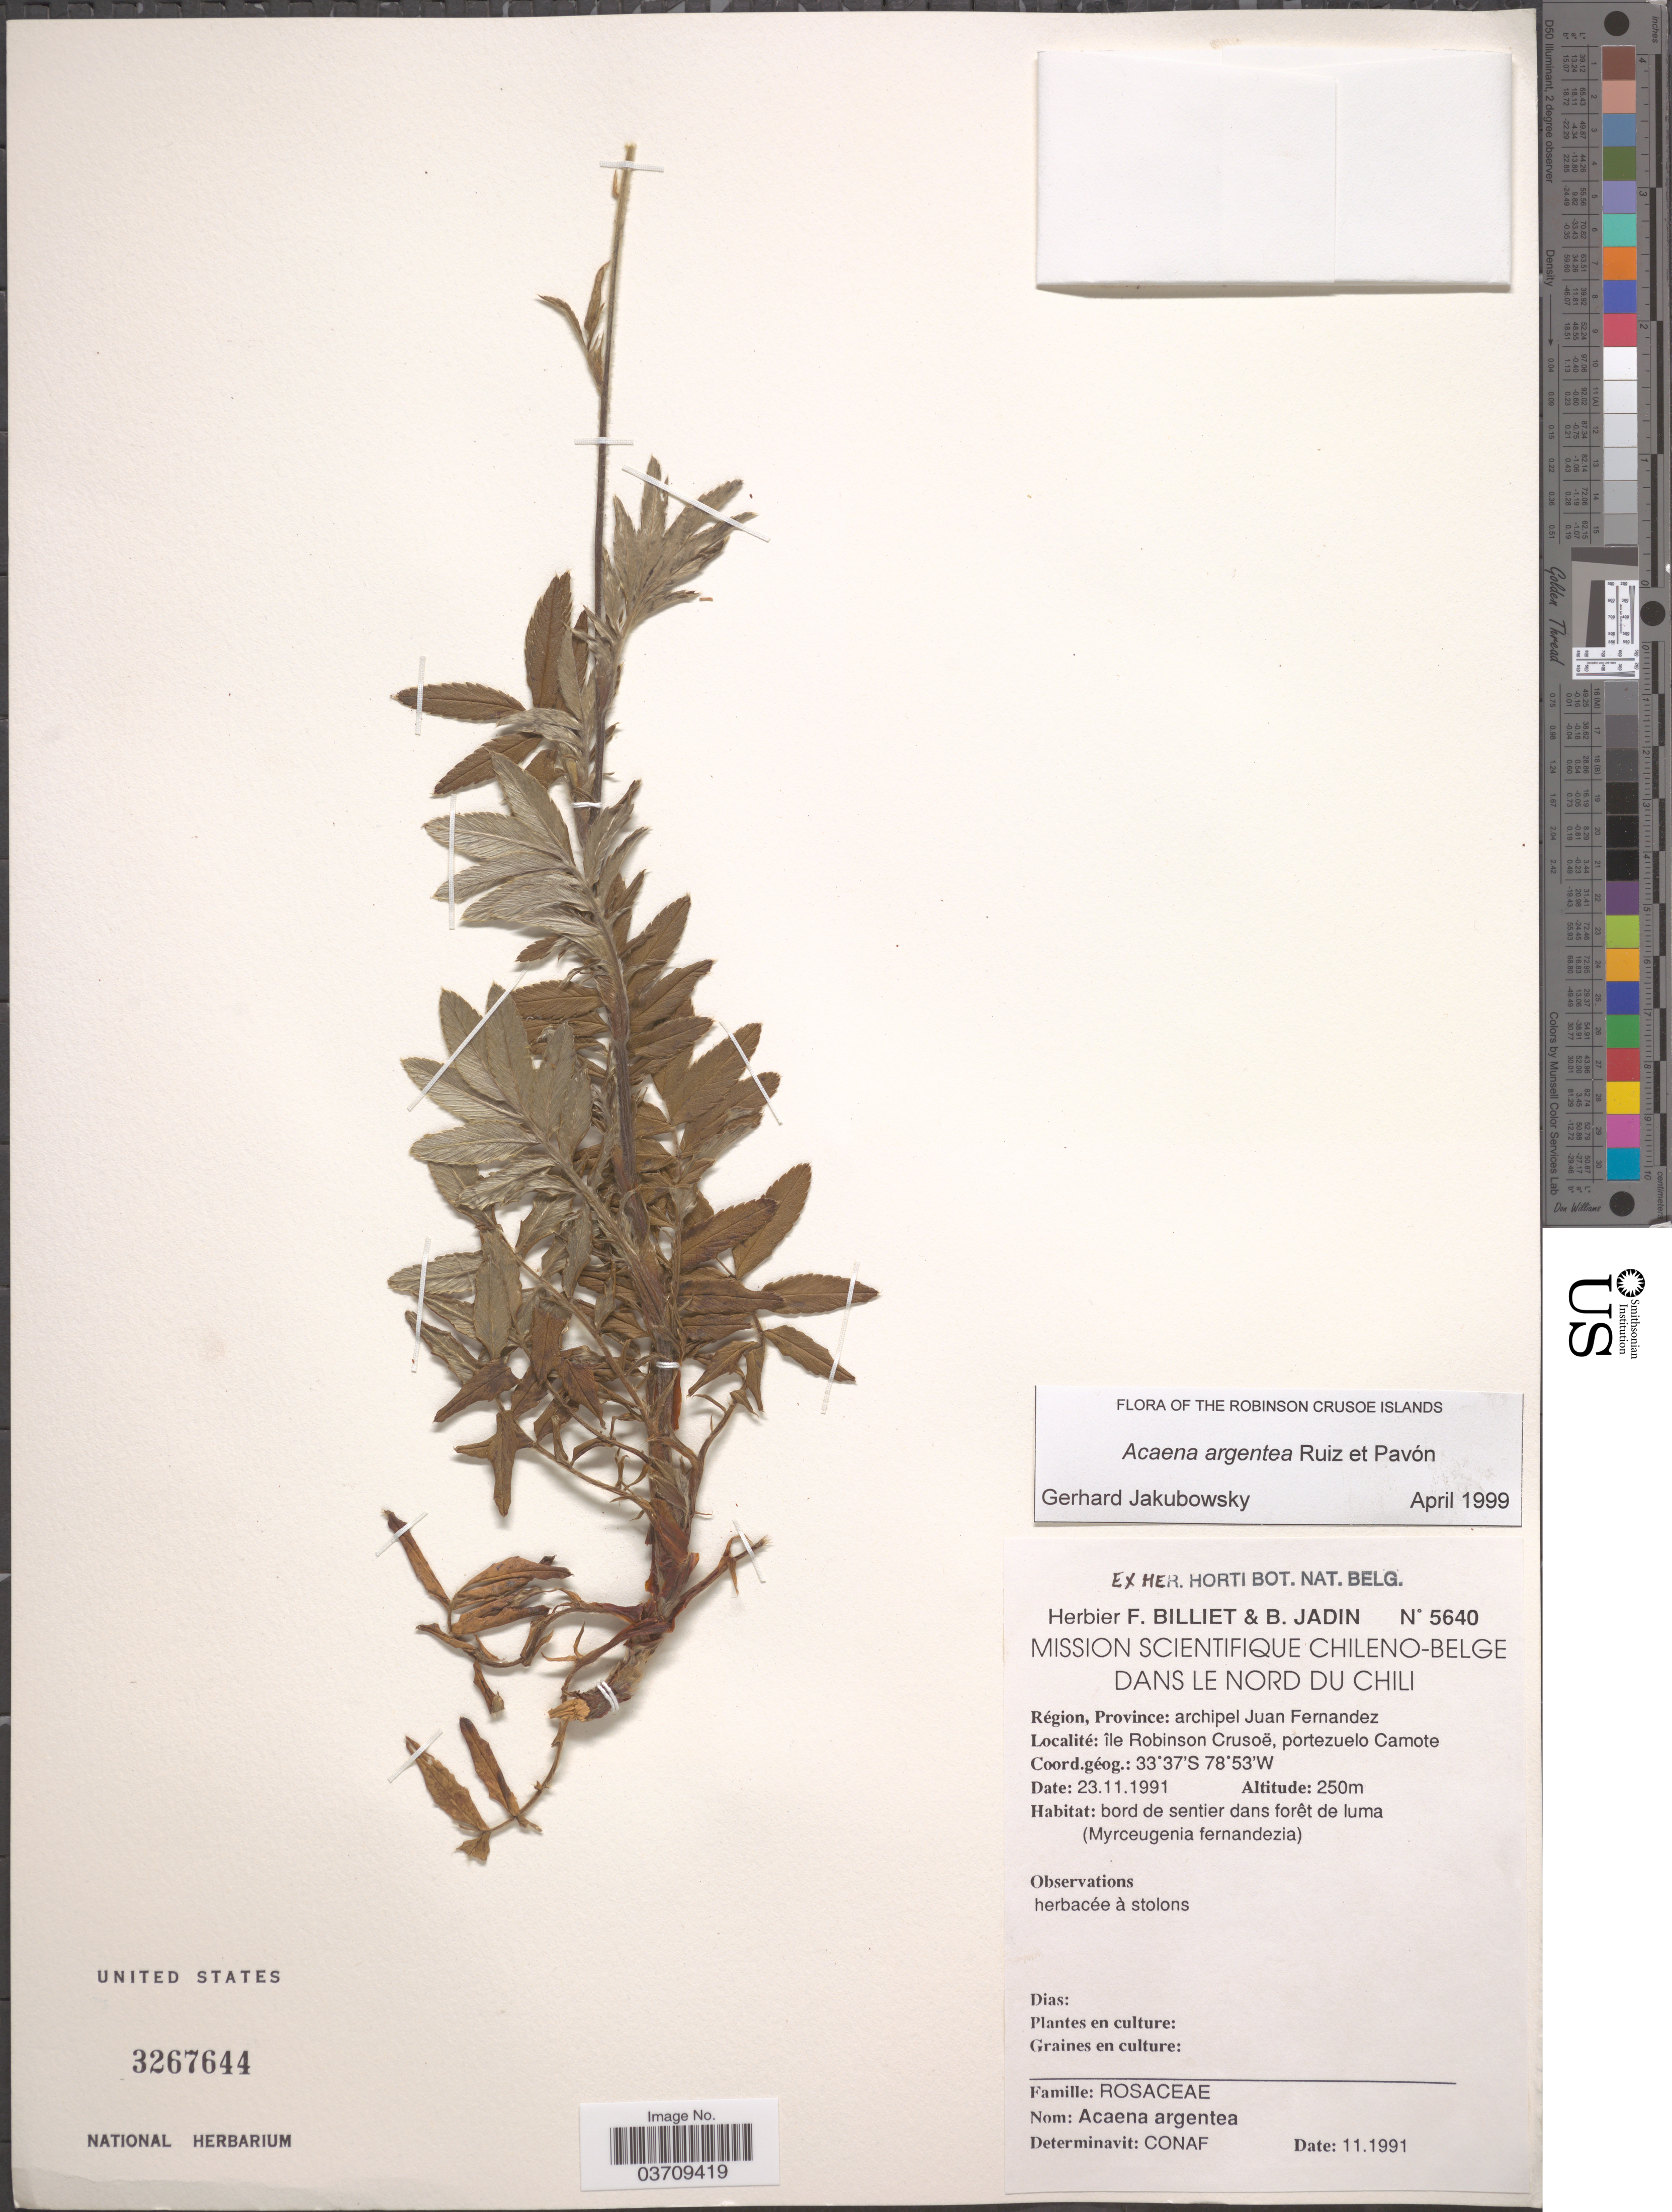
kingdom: Plantae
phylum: Tracheophyta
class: Magnoliopsida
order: Rosales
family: Rosaceae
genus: Acaena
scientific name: Acaena cylindristachya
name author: Ruiz & Pav.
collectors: ex herb. F. Billiet & B. Jadin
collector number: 5640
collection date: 1991-11-23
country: Chile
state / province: Valparaíso (V)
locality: Province: archipel Juan Fernandez. Île Robinson Crusoë, portezuelo Camote.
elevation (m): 250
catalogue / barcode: US 3267644